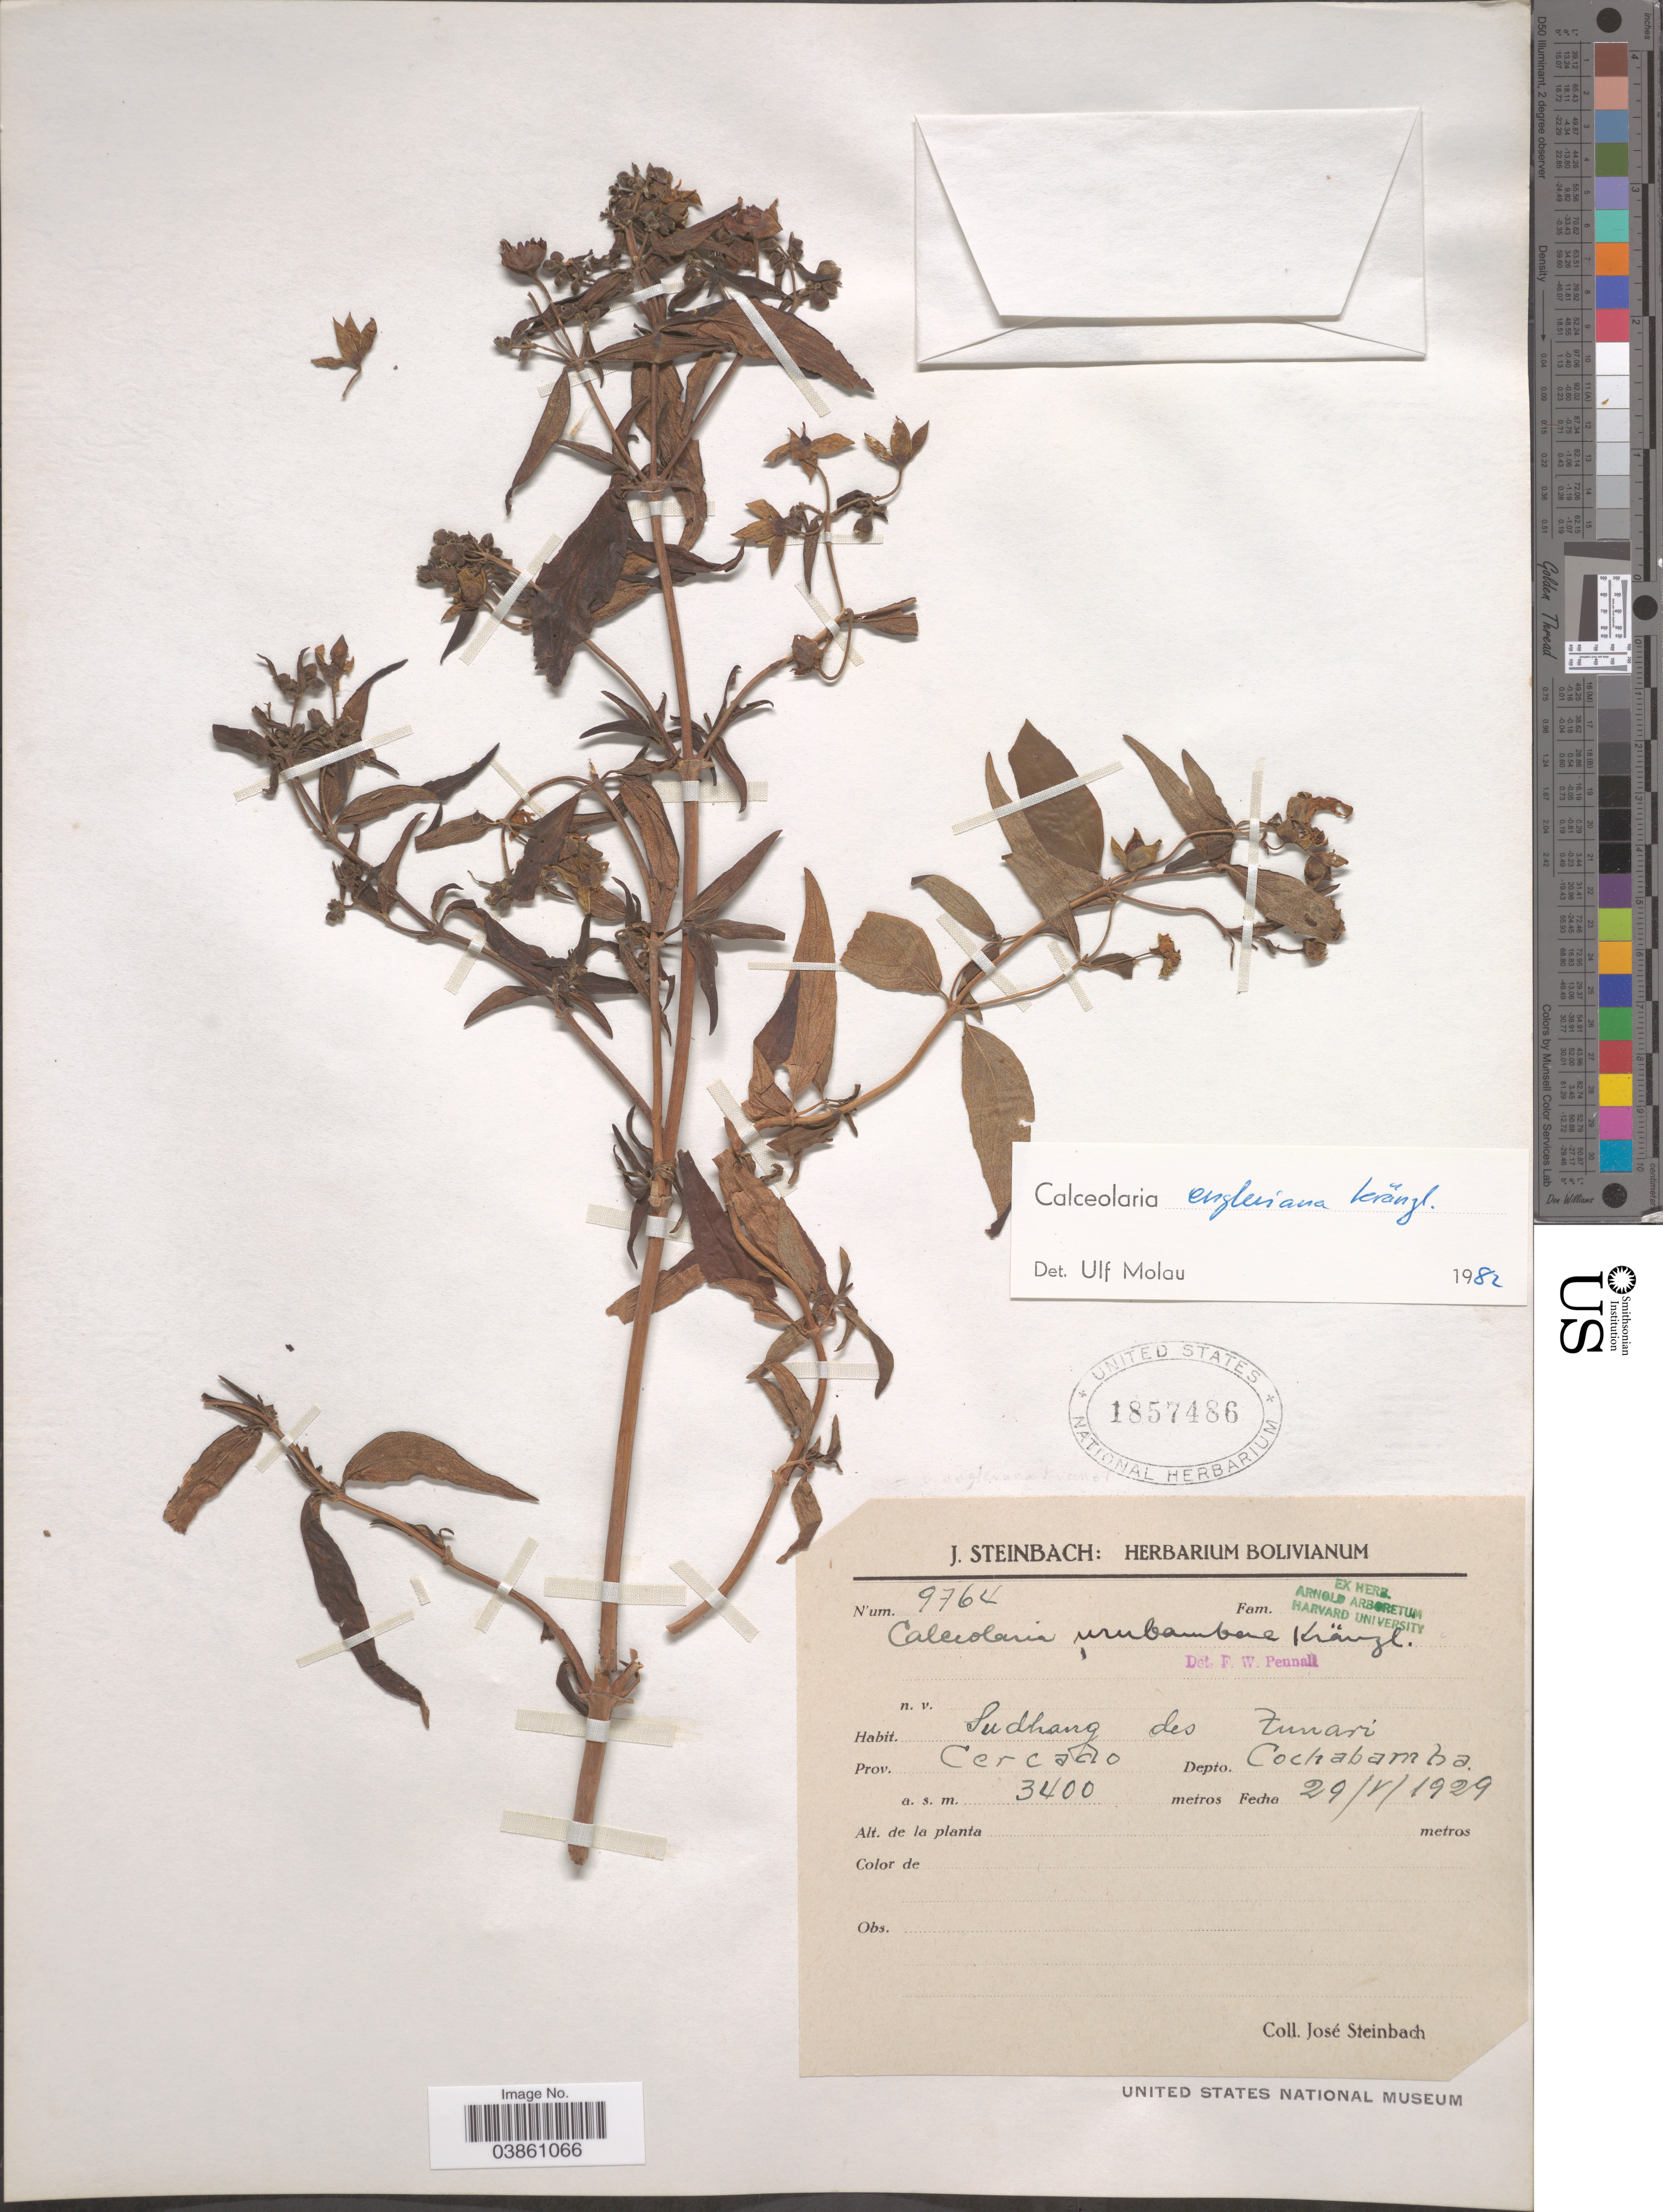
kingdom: Plantae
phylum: Tracheophyta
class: Magnoliopsida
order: Lamiales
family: Calceolariaceae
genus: Calceolaria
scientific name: Calceolaria engleriana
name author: Kraenzl.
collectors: J. Steinbach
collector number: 9764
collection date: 1929-05-29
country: Bolivia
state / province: Cochabamba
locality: Prov. Cercado. Depto. Cochabamba.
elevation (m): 3400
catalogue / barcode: US 1857486